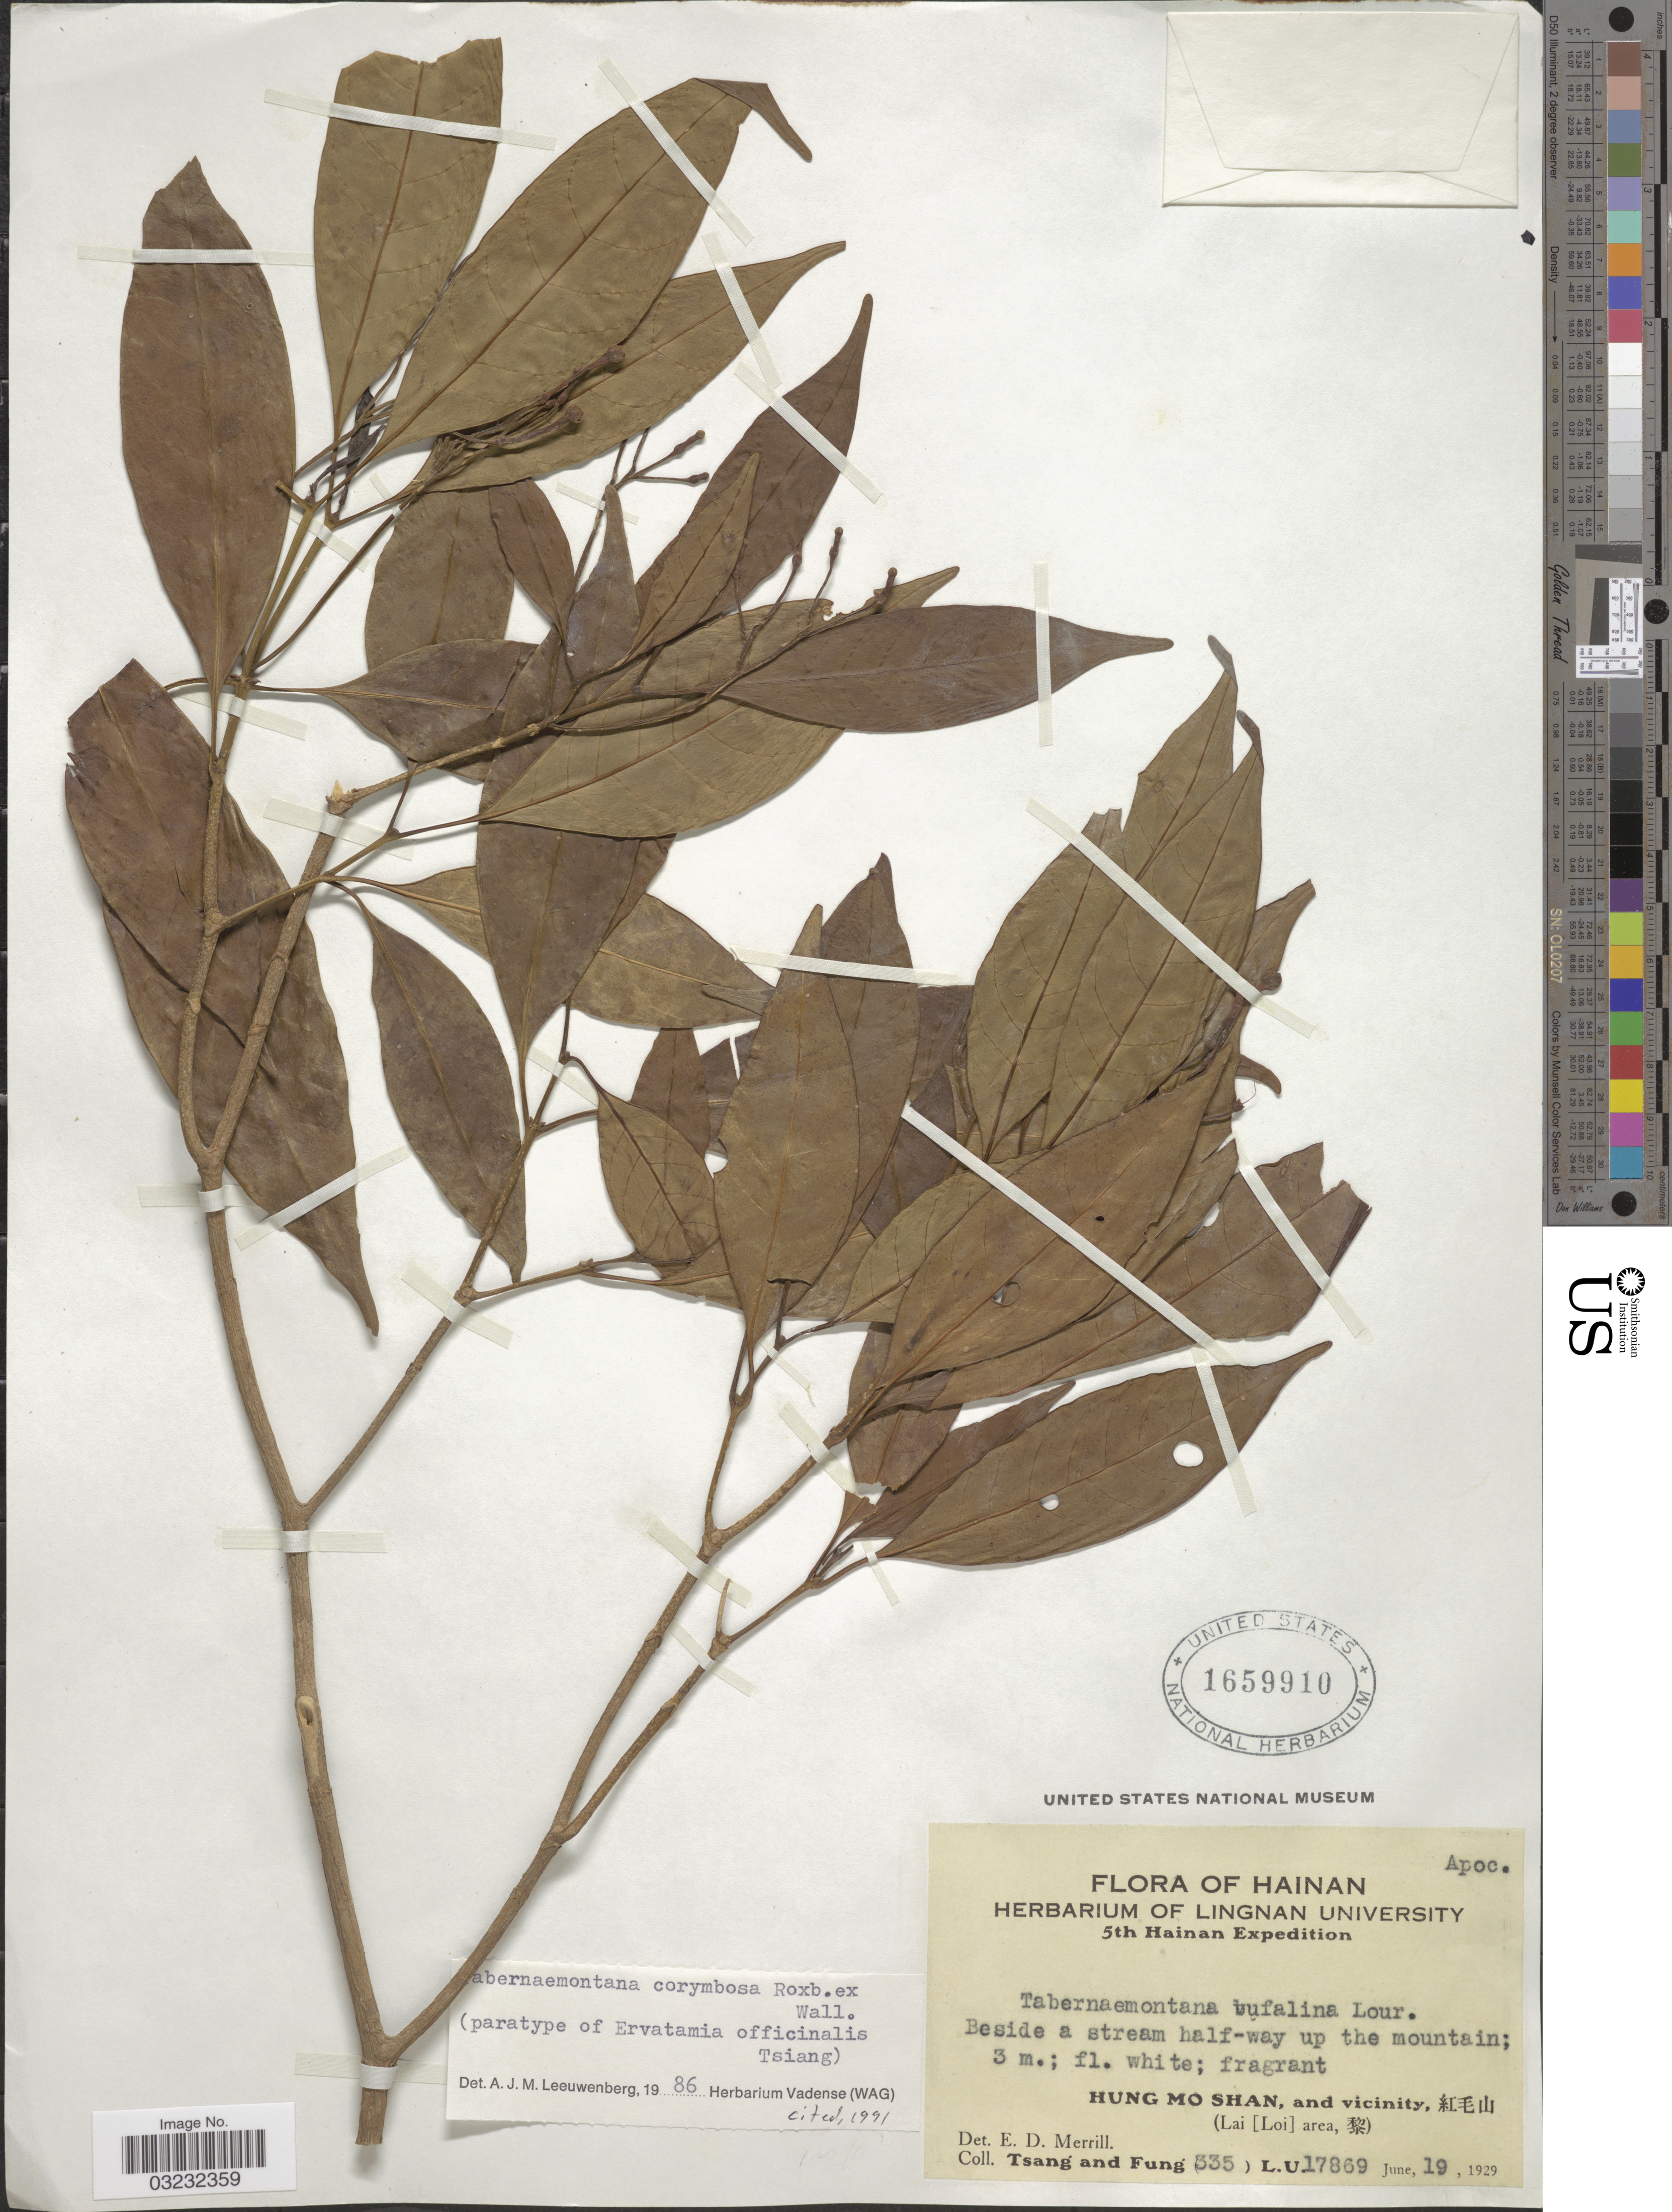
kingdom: Plantae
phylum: Tracheophyta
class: Magnoliopsida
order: Gentianales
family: Apocynaceae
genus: Tabernaemontana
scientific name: Tabernaemontana corymbosa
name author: Roxb. ex Wall.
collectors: -. T'sang & Fung, --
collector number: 335/L.U.17869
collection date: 1929-06-19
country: China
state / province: Hainan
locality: Hung Mo Shan, and vicinity, X, (Lai [Loi] area, X).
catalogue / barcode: US 1659910